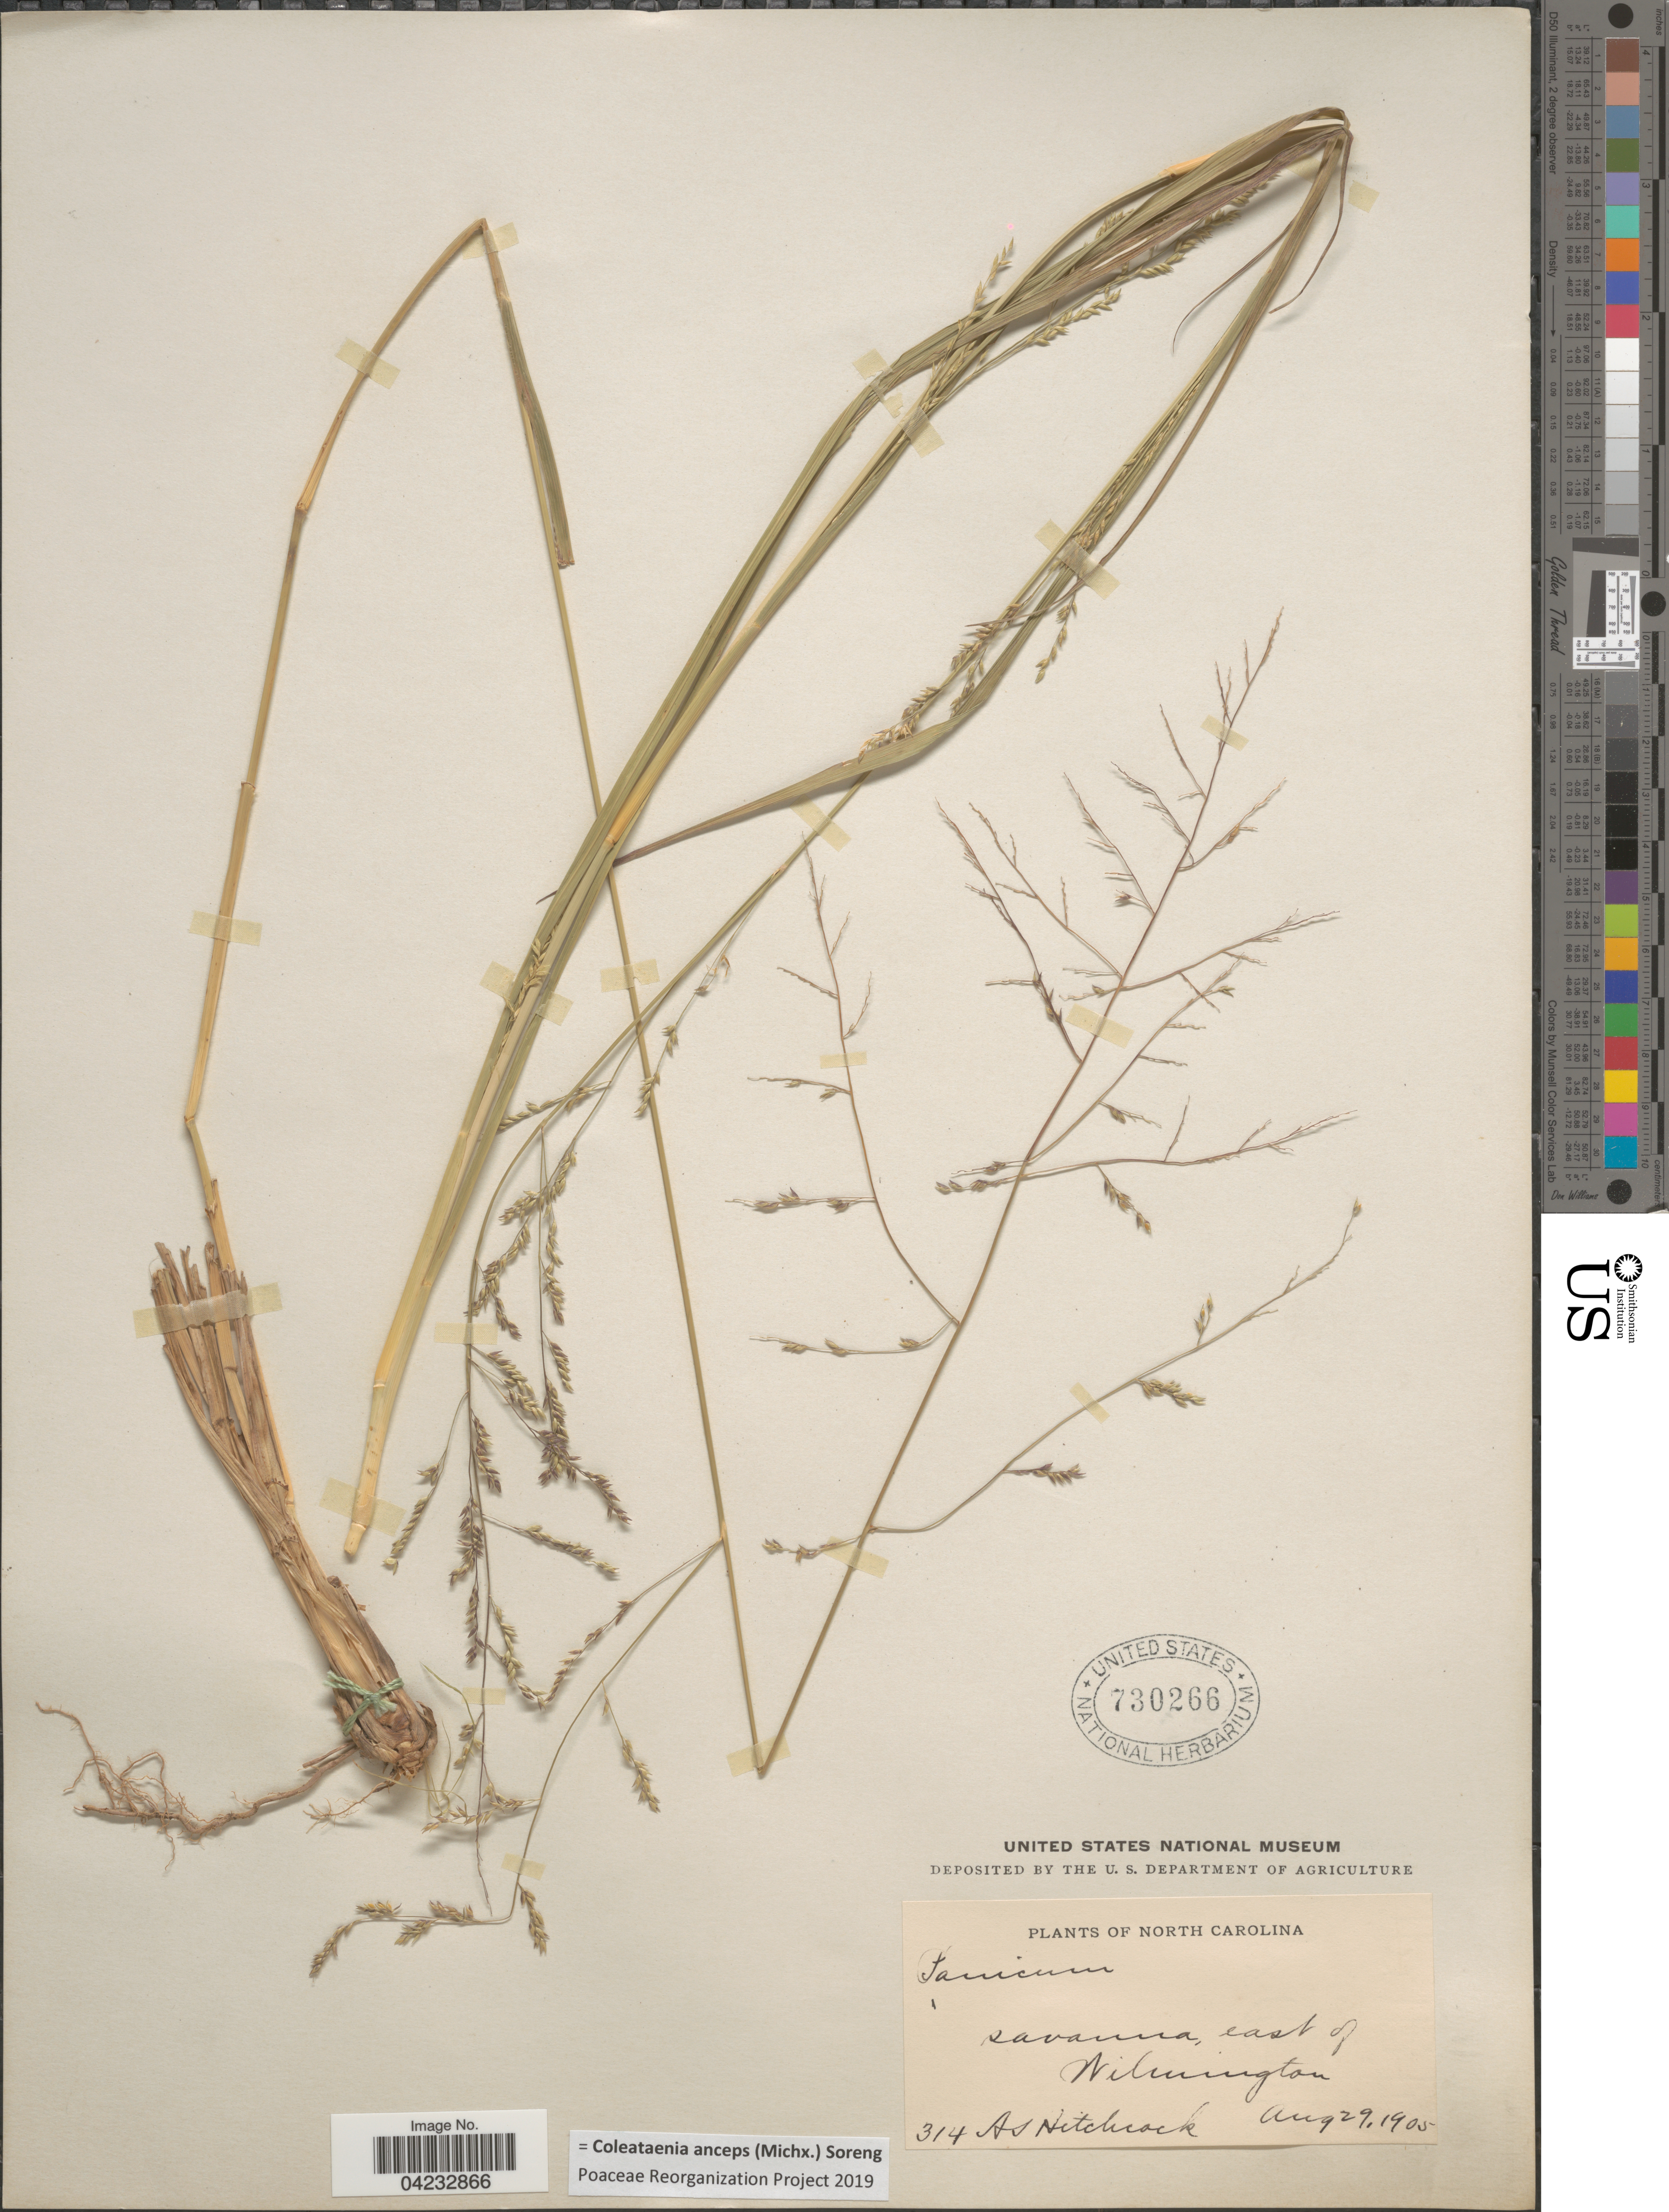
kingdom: Plantae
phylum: Tracheophyta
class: Liliopsida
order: Poales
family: Poaceae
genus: Coleataenia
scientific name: Coleataenia anceps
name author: (Michx.) Soreng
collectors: A. S. Hitchcock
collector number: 314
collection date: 1905-08-29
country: United States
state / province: North Carolina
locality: Savanna, east of Wilmington.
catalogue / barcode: US 730266